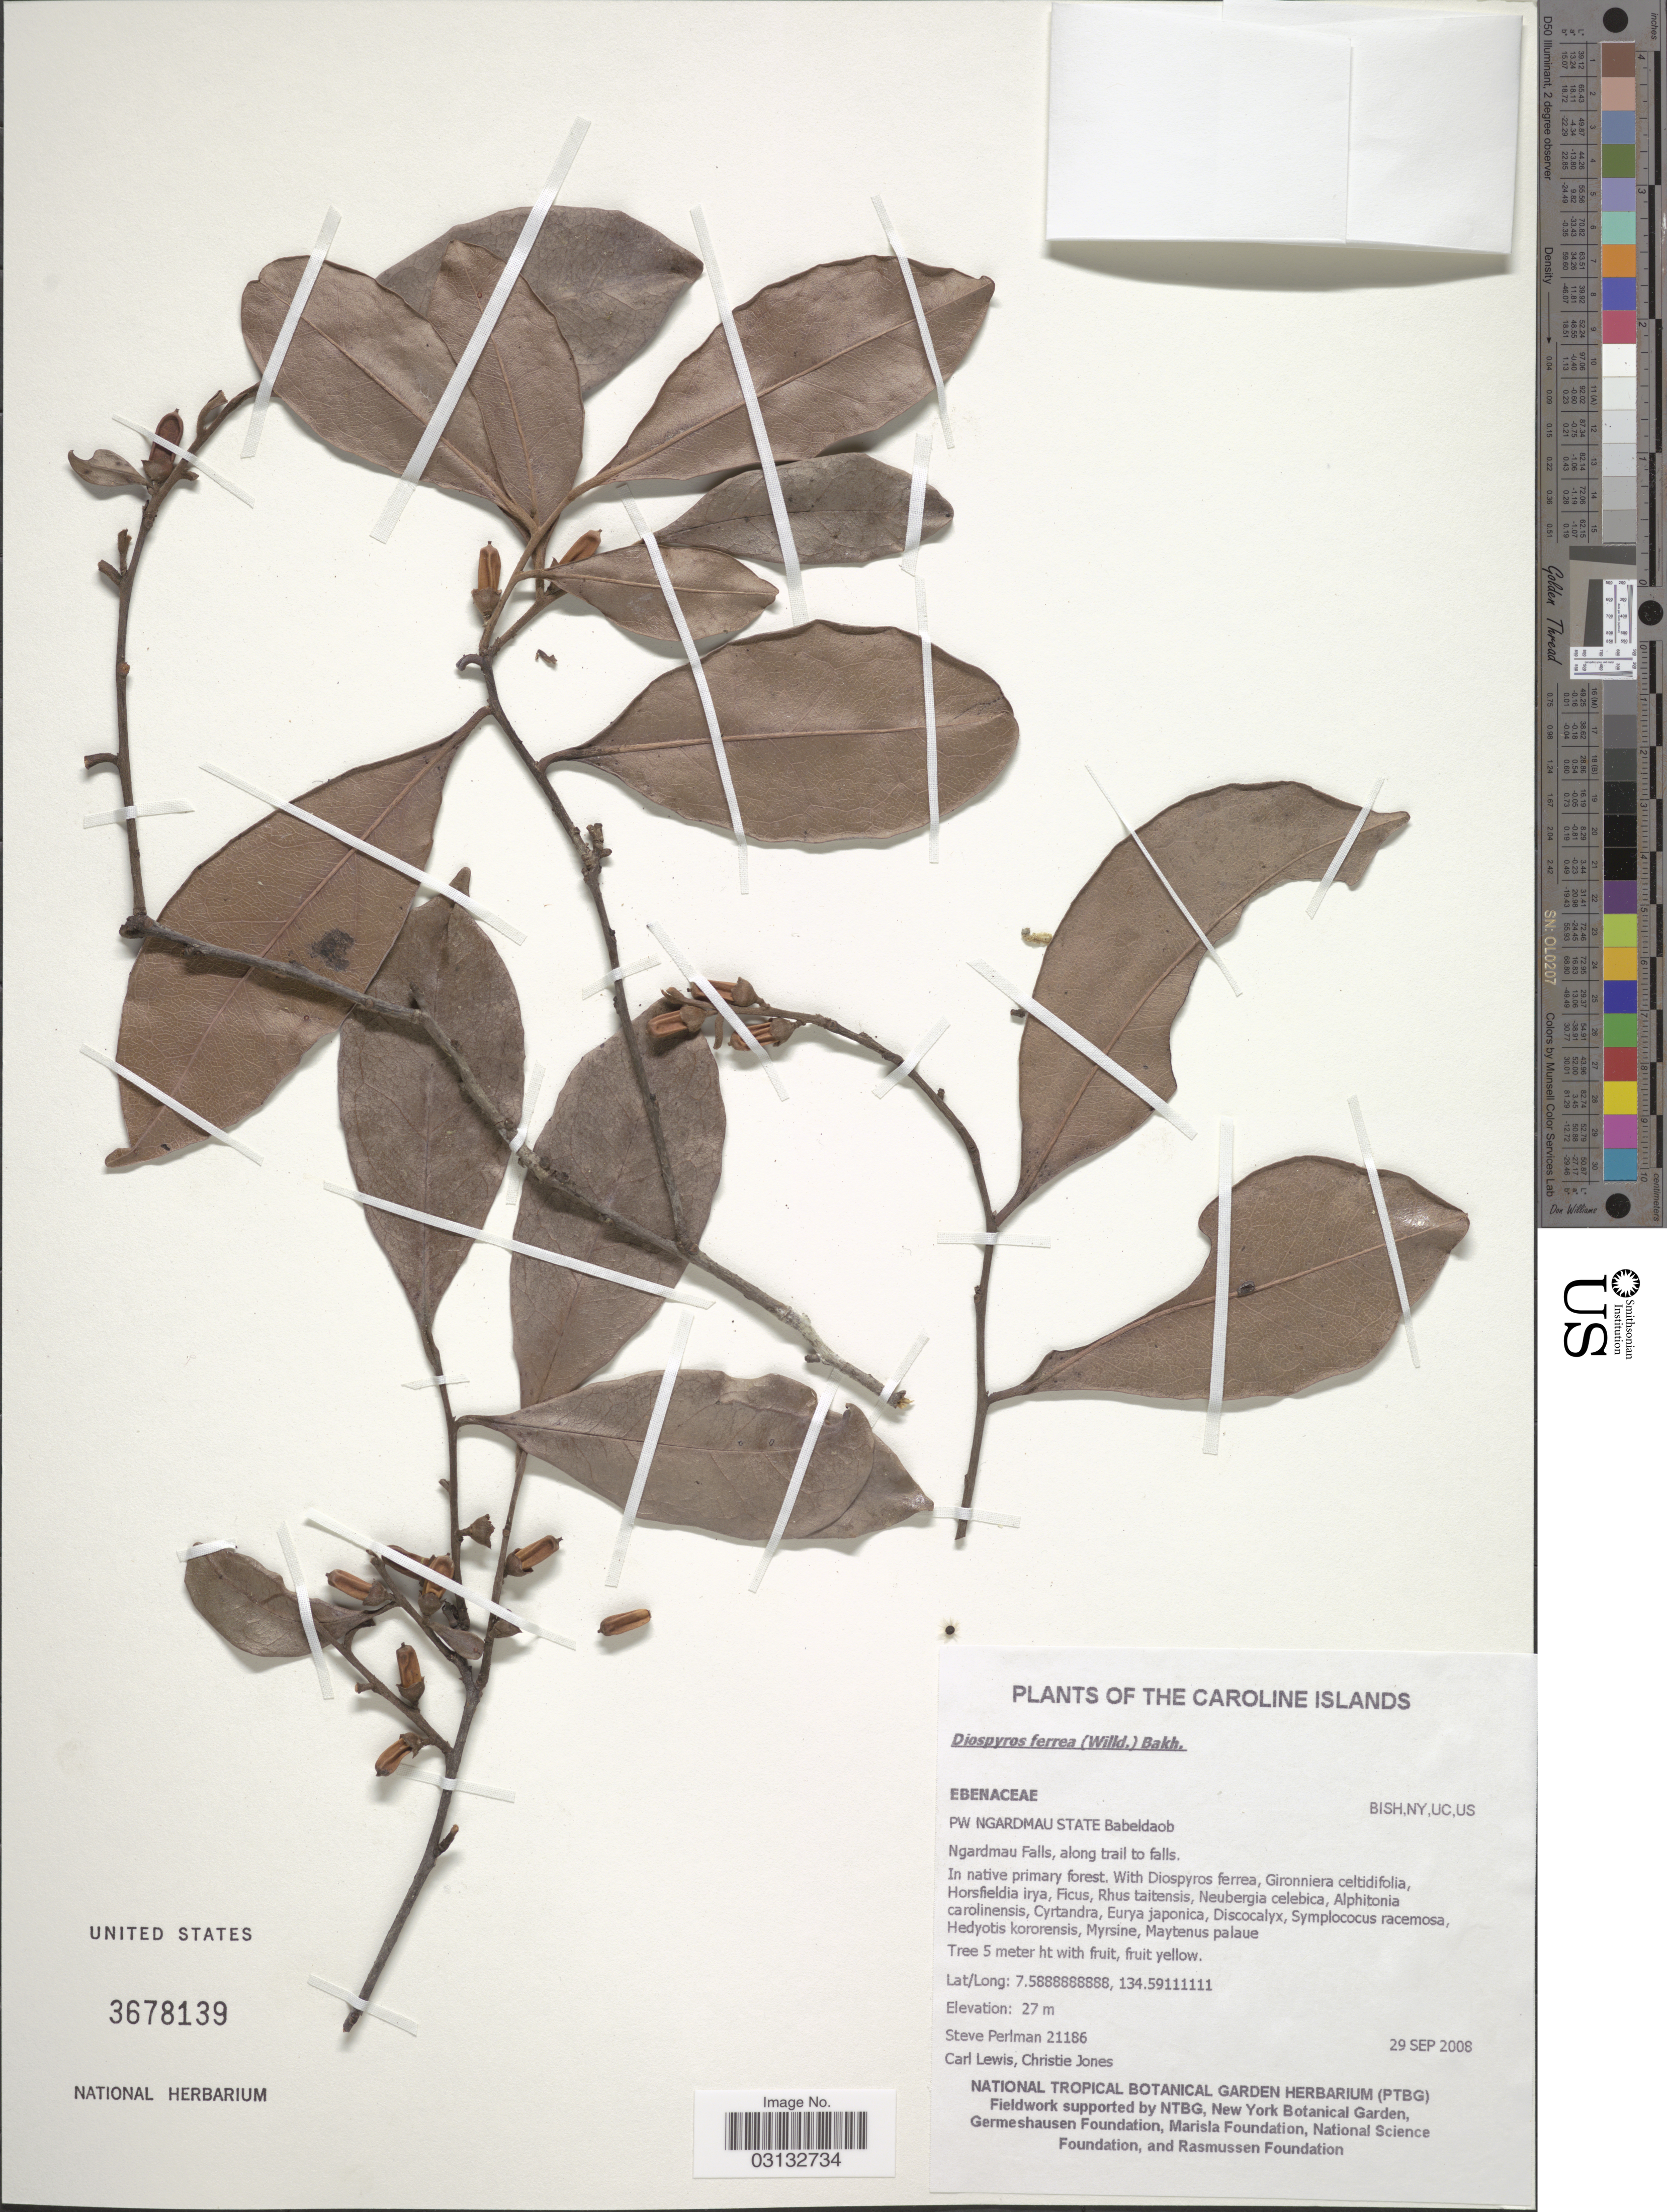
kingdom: Plantae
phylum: Tracheophyta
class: Magnoliopsida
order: Ericales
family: Ebenaceae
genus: Diospyros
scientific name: Diospyros ferrea var. palauensis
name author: (Kaneh.) Fosberg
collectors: S. Perlman, C. Lewis & Carleen Jones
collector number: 21186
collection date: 2008-09-29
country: Palau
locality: Caroline Islands. PW Ngardmau State Babeldaob. Ngardmau Falls, along trail to falls.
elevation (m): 27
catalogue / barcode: US 3678139